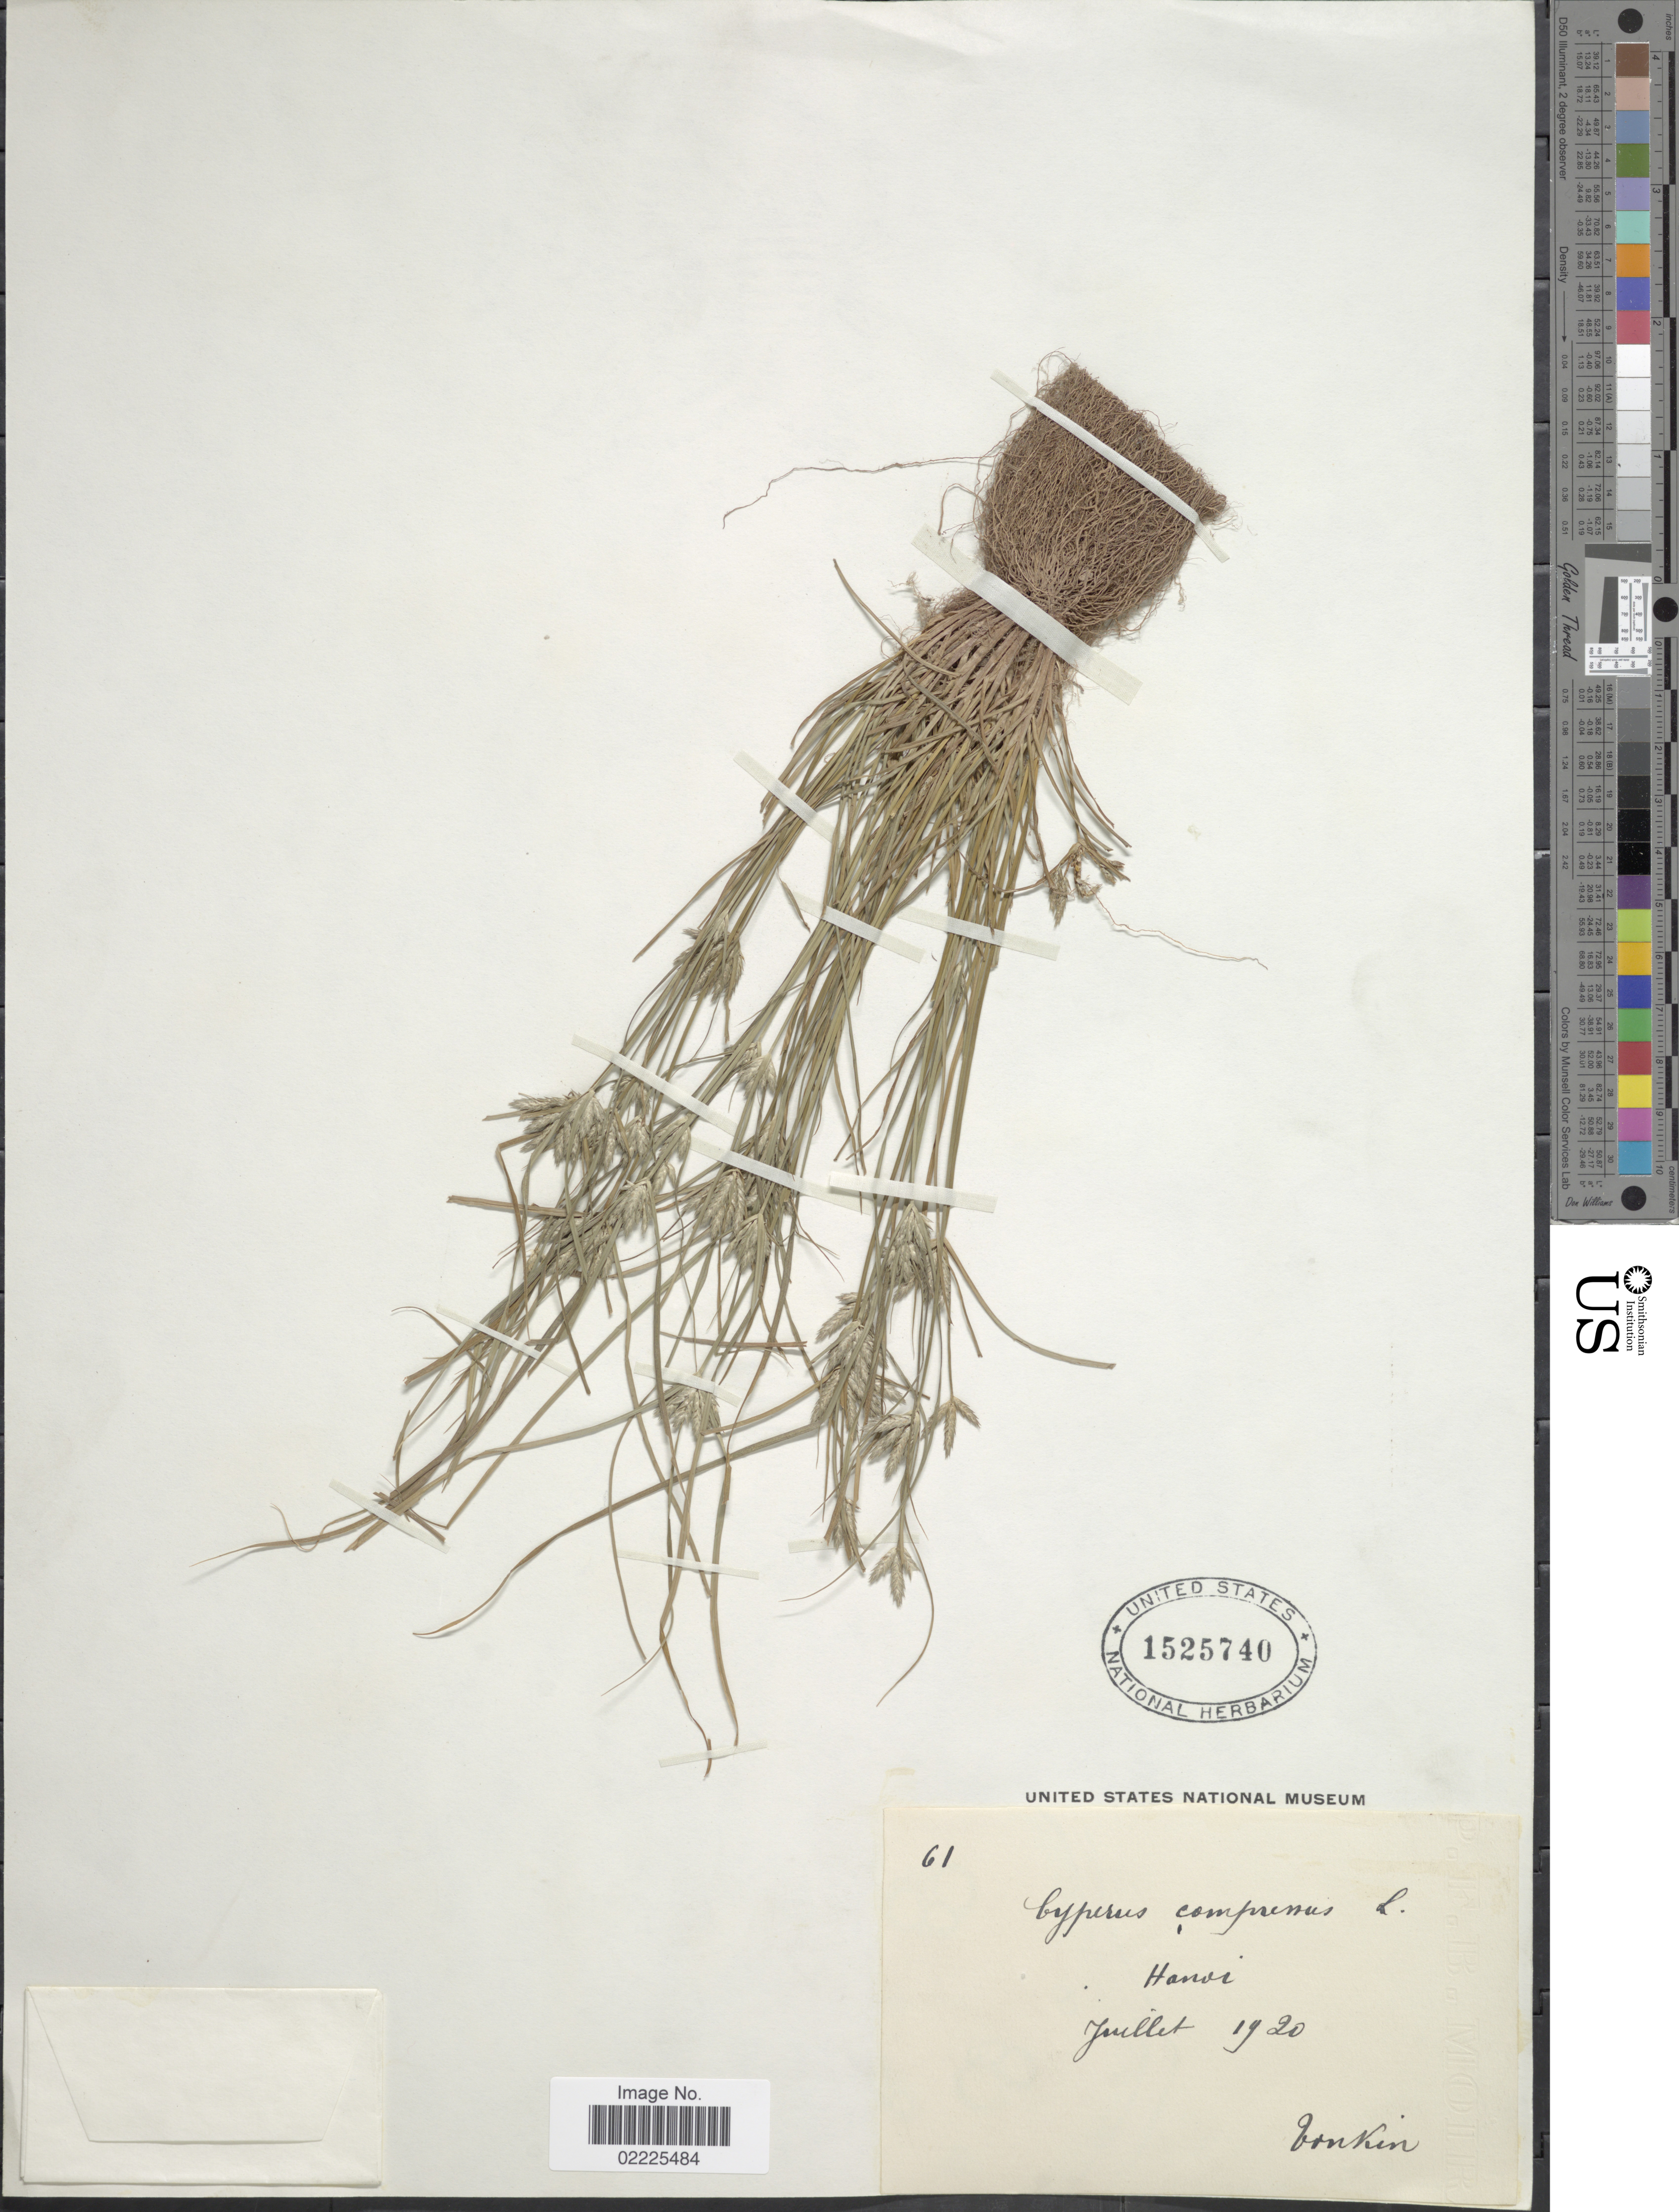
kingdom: Plantae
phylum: Tracheophyta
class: Liliopsida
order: Poales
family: Cyperaceae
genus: Cyperus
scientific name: Cyperus compressus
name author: L.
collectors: A. Petelot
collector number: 61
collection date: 1920-07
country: Vietnam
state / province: Ha Noi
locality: Tonkin. Hanoi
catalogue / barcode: US 1525740